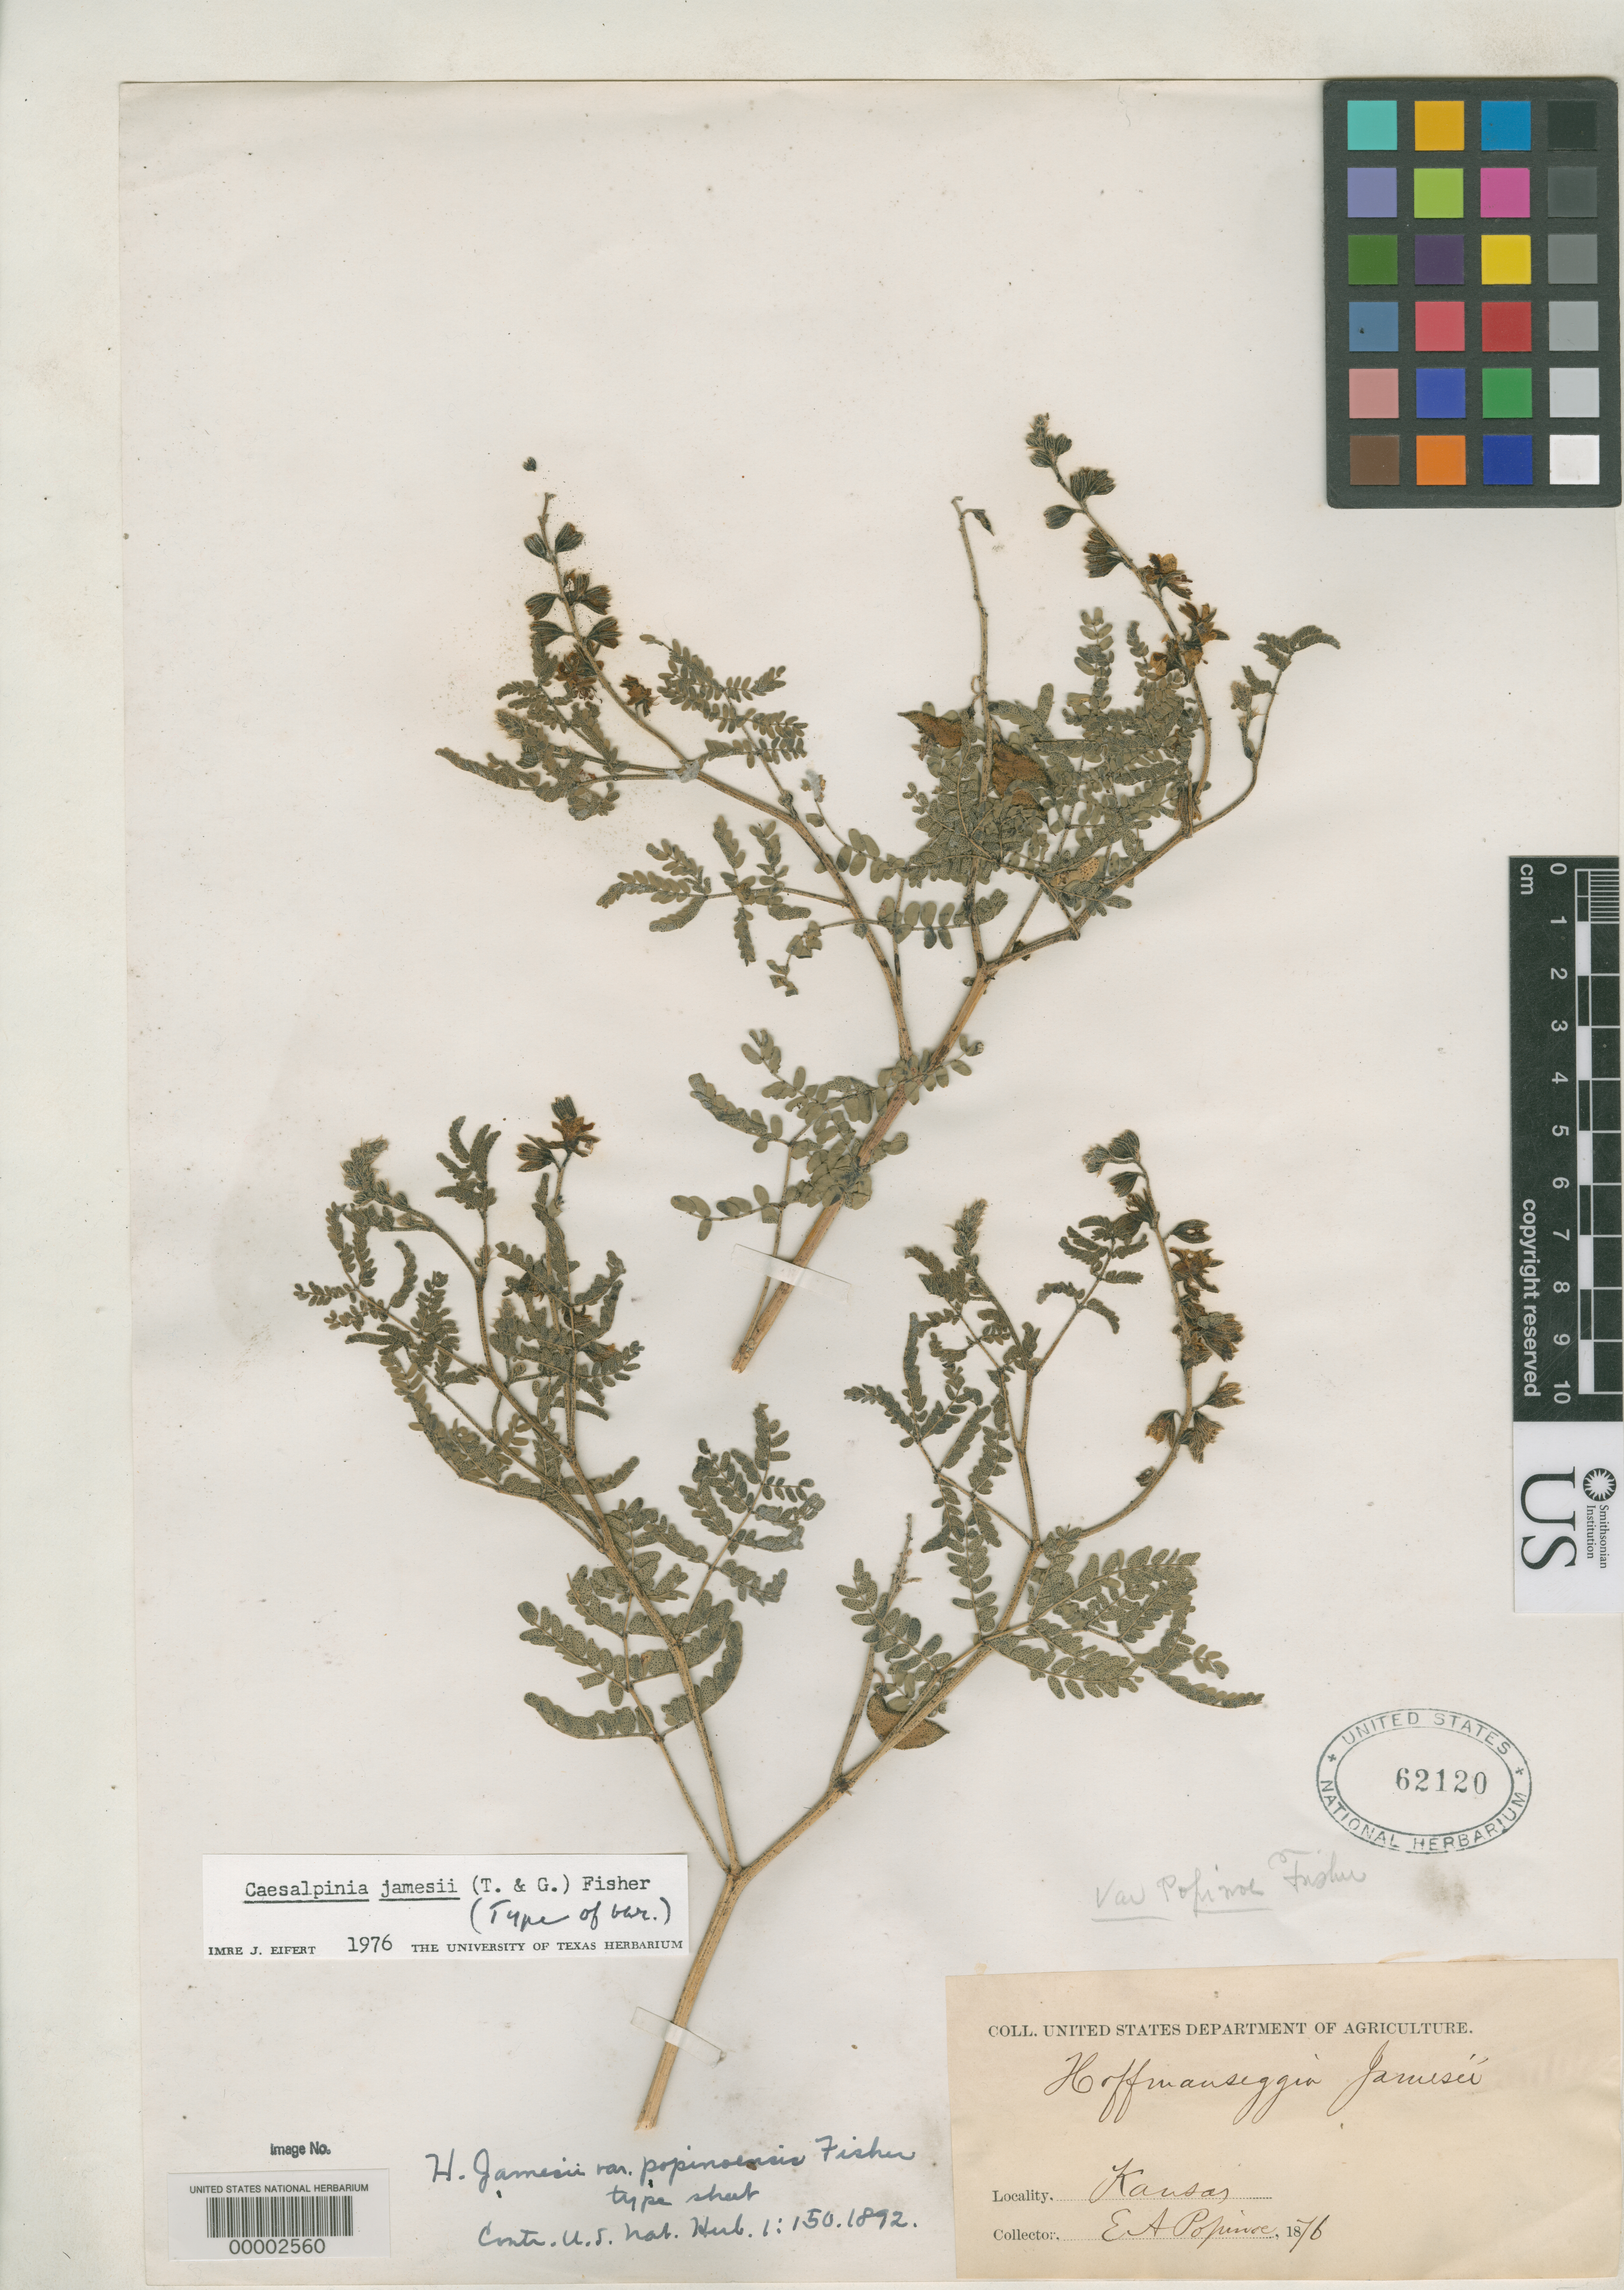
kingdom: Plantae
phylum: Tracheophyta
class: Magnoliopsida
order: Fabales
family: Fabaceae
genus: Hoffmannseggia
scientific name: Hoffmannseggia jamesii var. popinoensis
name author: Fisher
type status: Isotype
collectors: E. Popenoe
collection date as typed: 1876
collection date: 1876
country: United States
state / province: Kansas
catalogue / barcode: US 62120